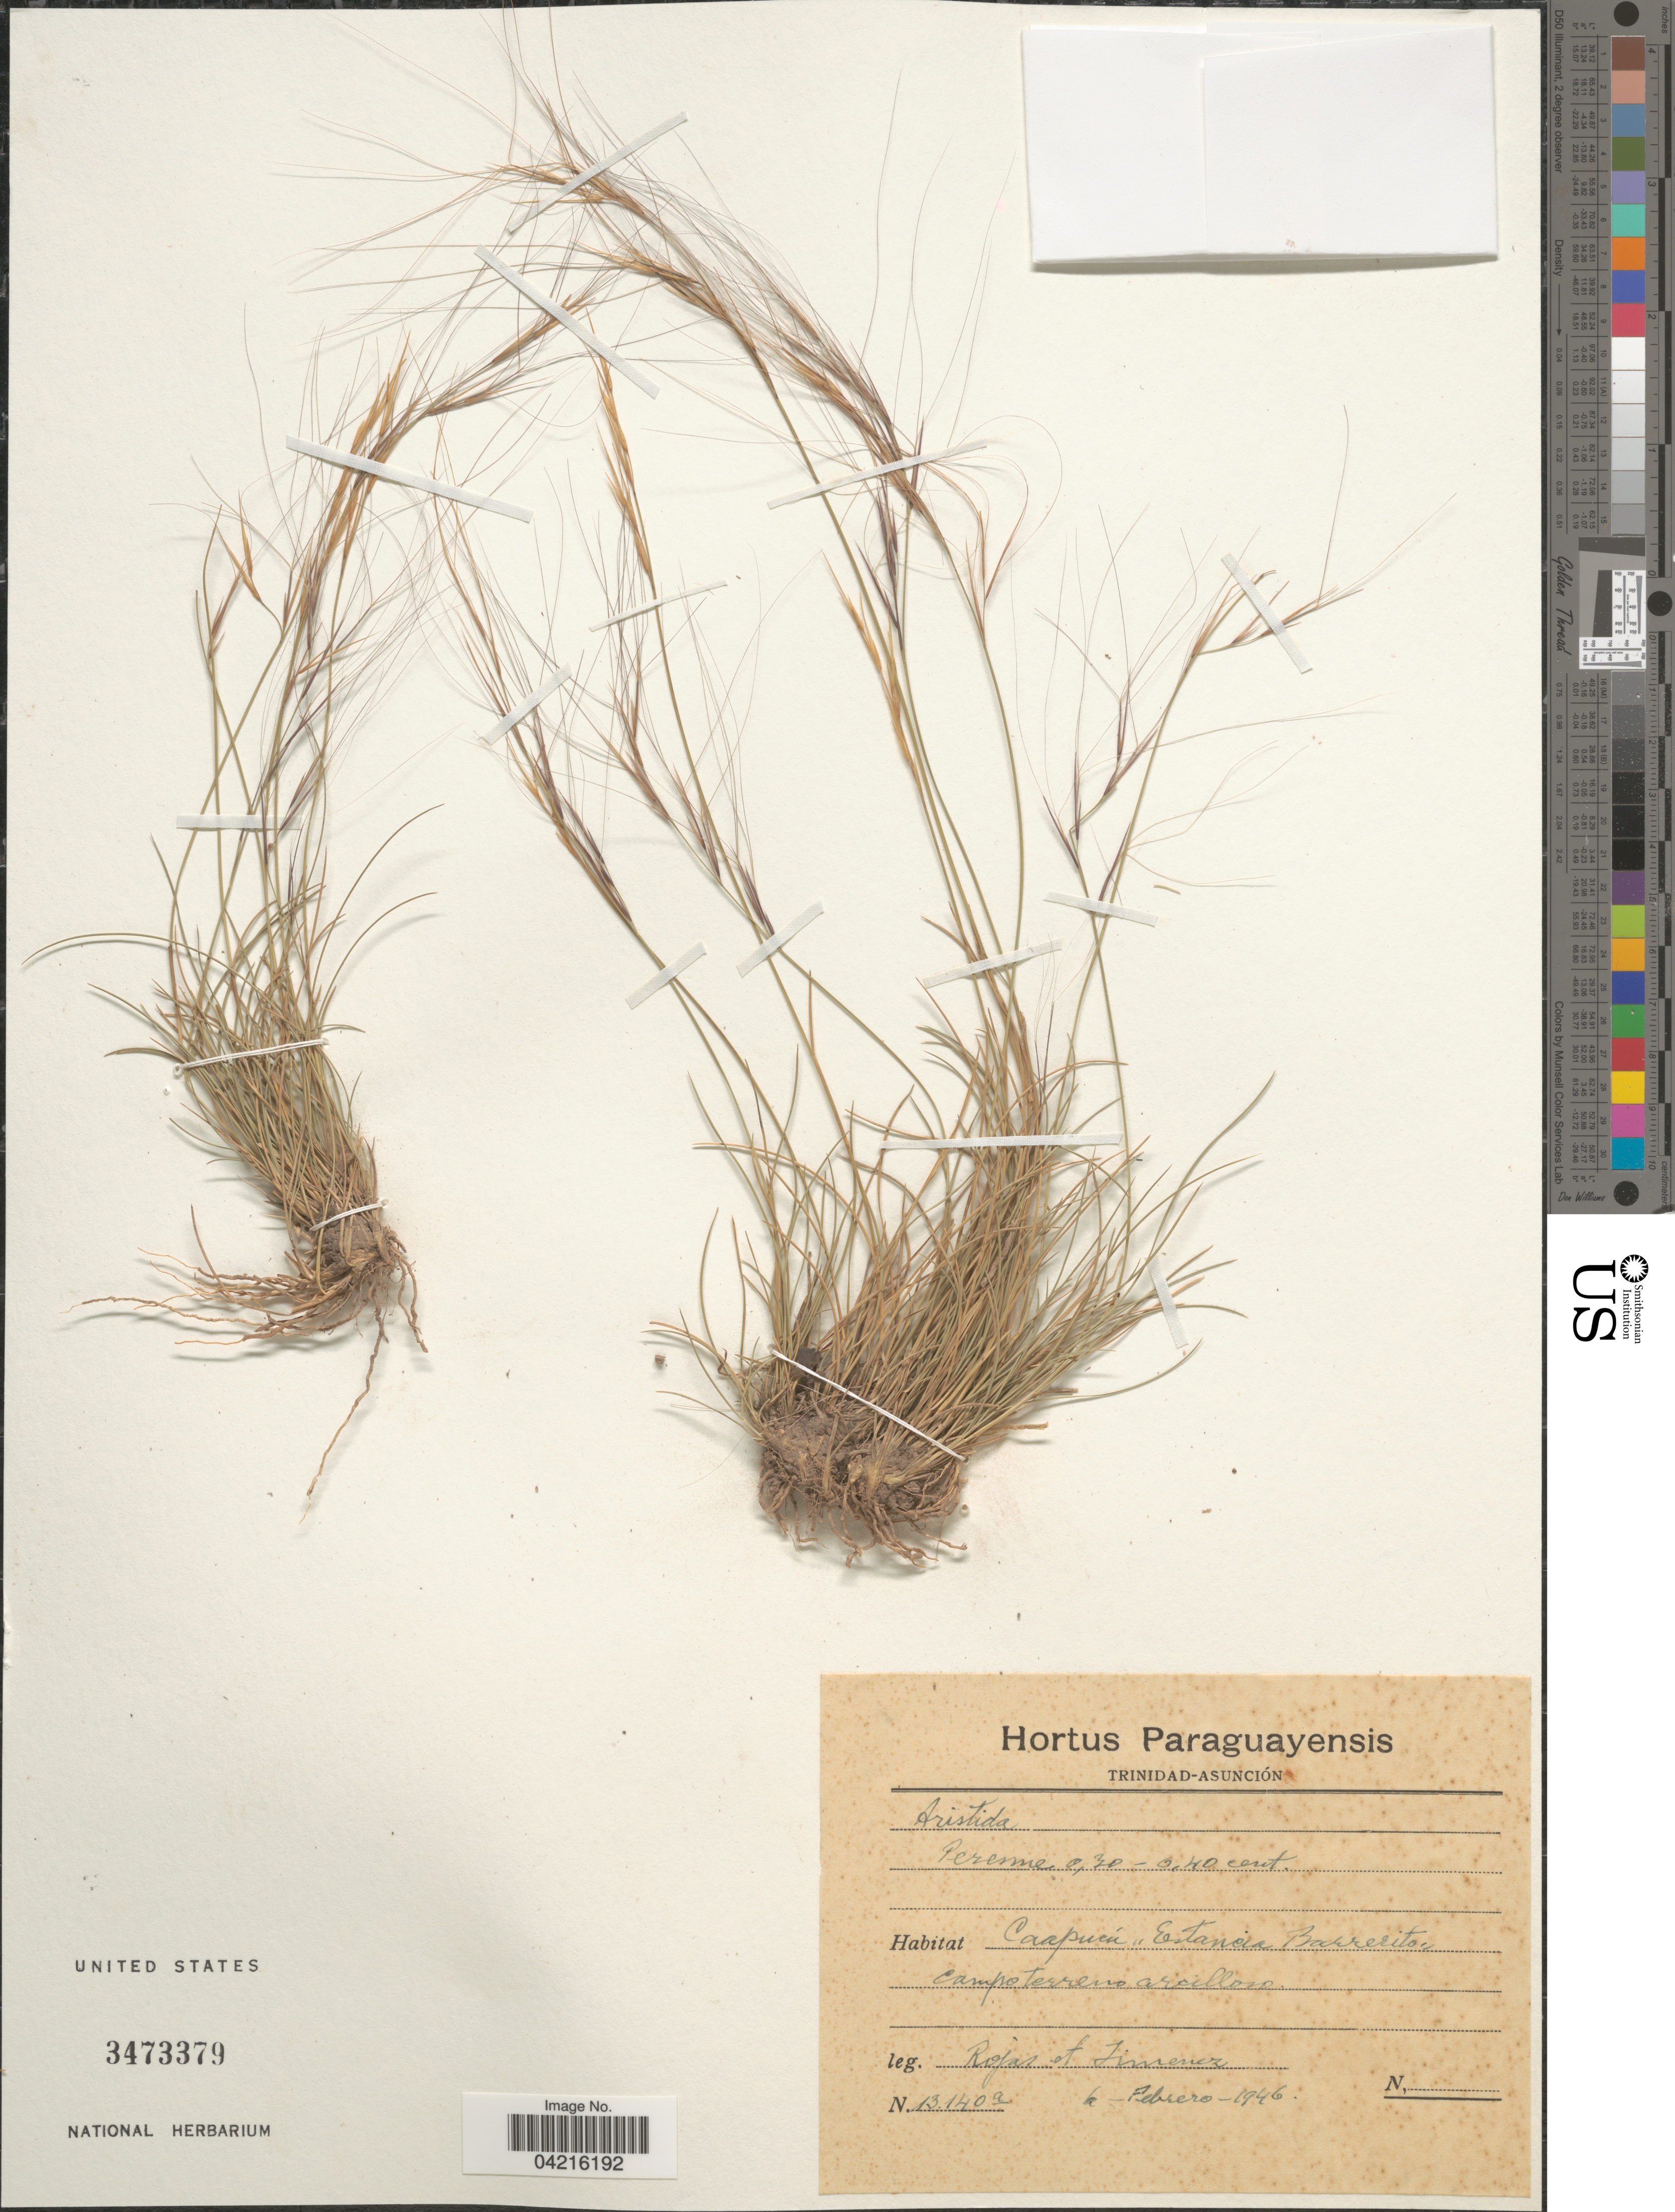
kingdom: Plantae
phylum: Tracheophyta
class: Liliopsida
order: Poales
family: Poaceae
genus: Aristida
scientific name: Aristida sp.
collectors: Rojas, -- & Jimenez, --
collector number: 131403*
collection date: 1946-02-06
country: Paraguay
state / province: Asuncion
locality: Caapucú, Estancia Barrerito, campo terreno arcilloso.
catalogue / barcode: US 3473379